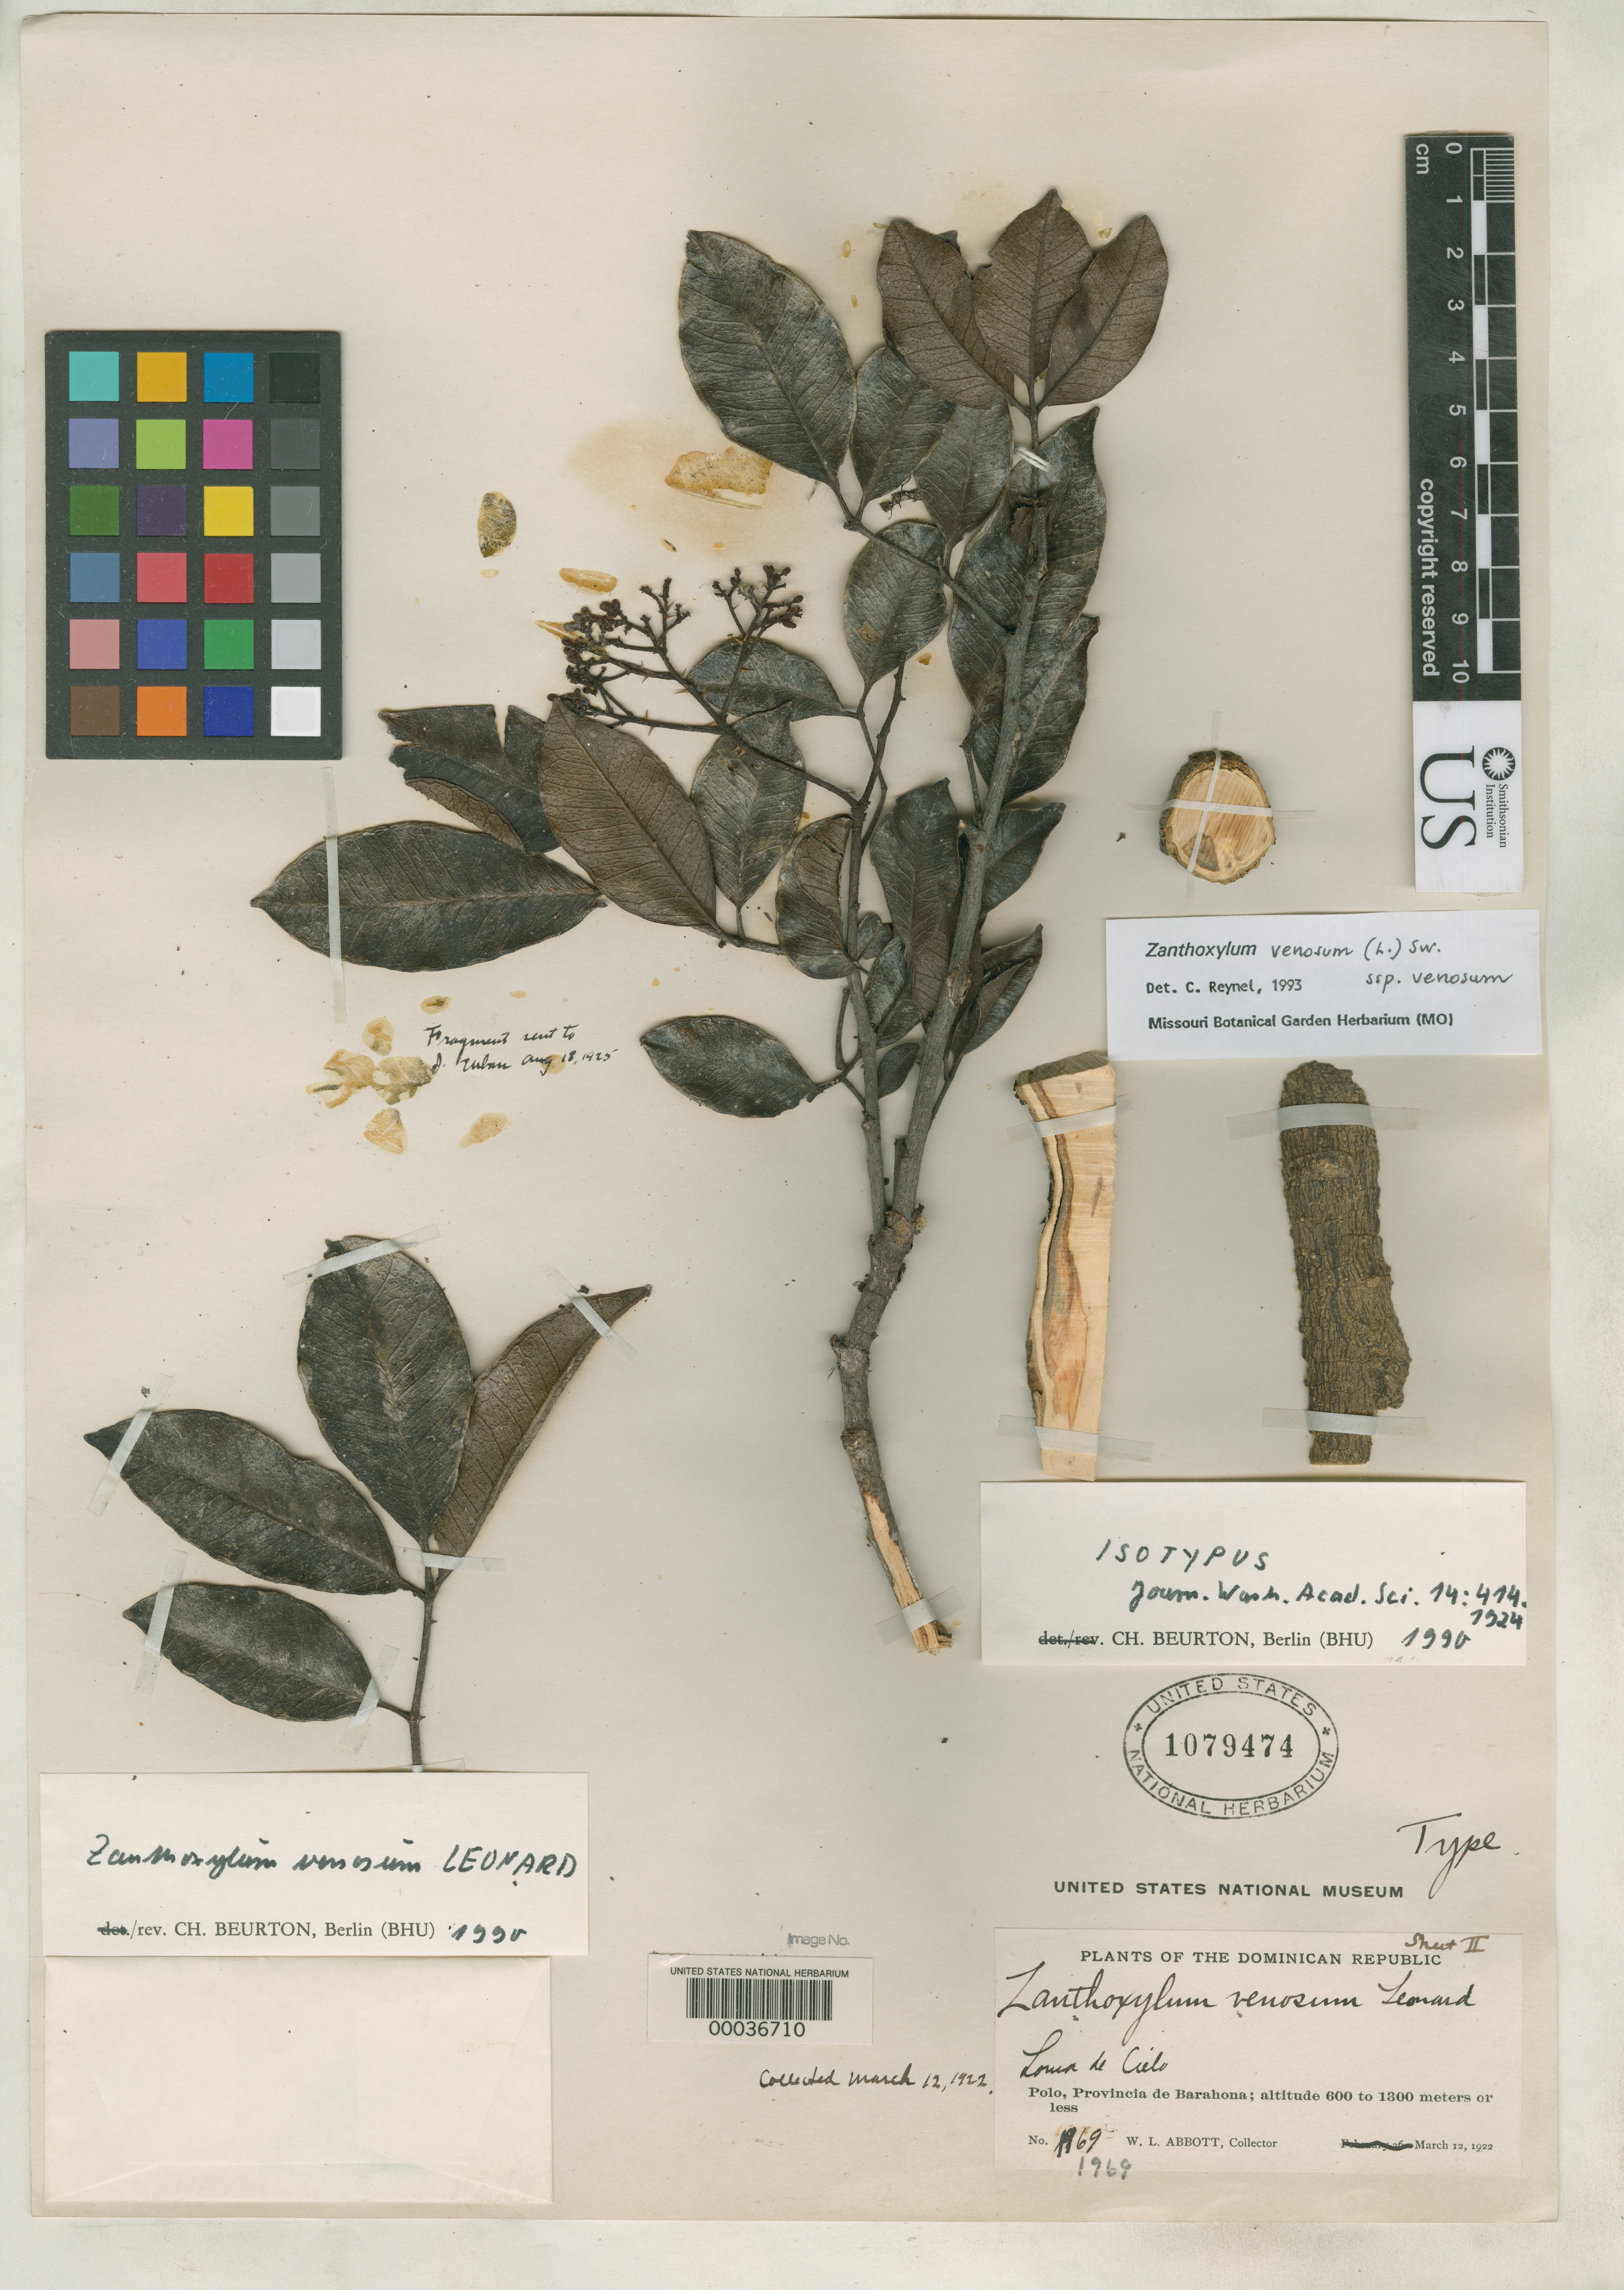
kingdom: Plantae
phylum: Tracheophyta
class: Magnoliopsida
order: Sapindales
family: Rutaceae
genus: Zanthoxylum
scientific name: Zanthoxylum venosum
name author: Leonard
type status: Isotype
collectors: W. L. Abbott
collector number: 1969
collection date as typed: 12 Mar 1922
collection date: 1922-03-12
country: Dominican Republic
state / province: Barahona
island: Hispaniola Island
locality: Polo, Loma de Cielo.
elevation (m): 600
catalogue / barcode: US 1079474